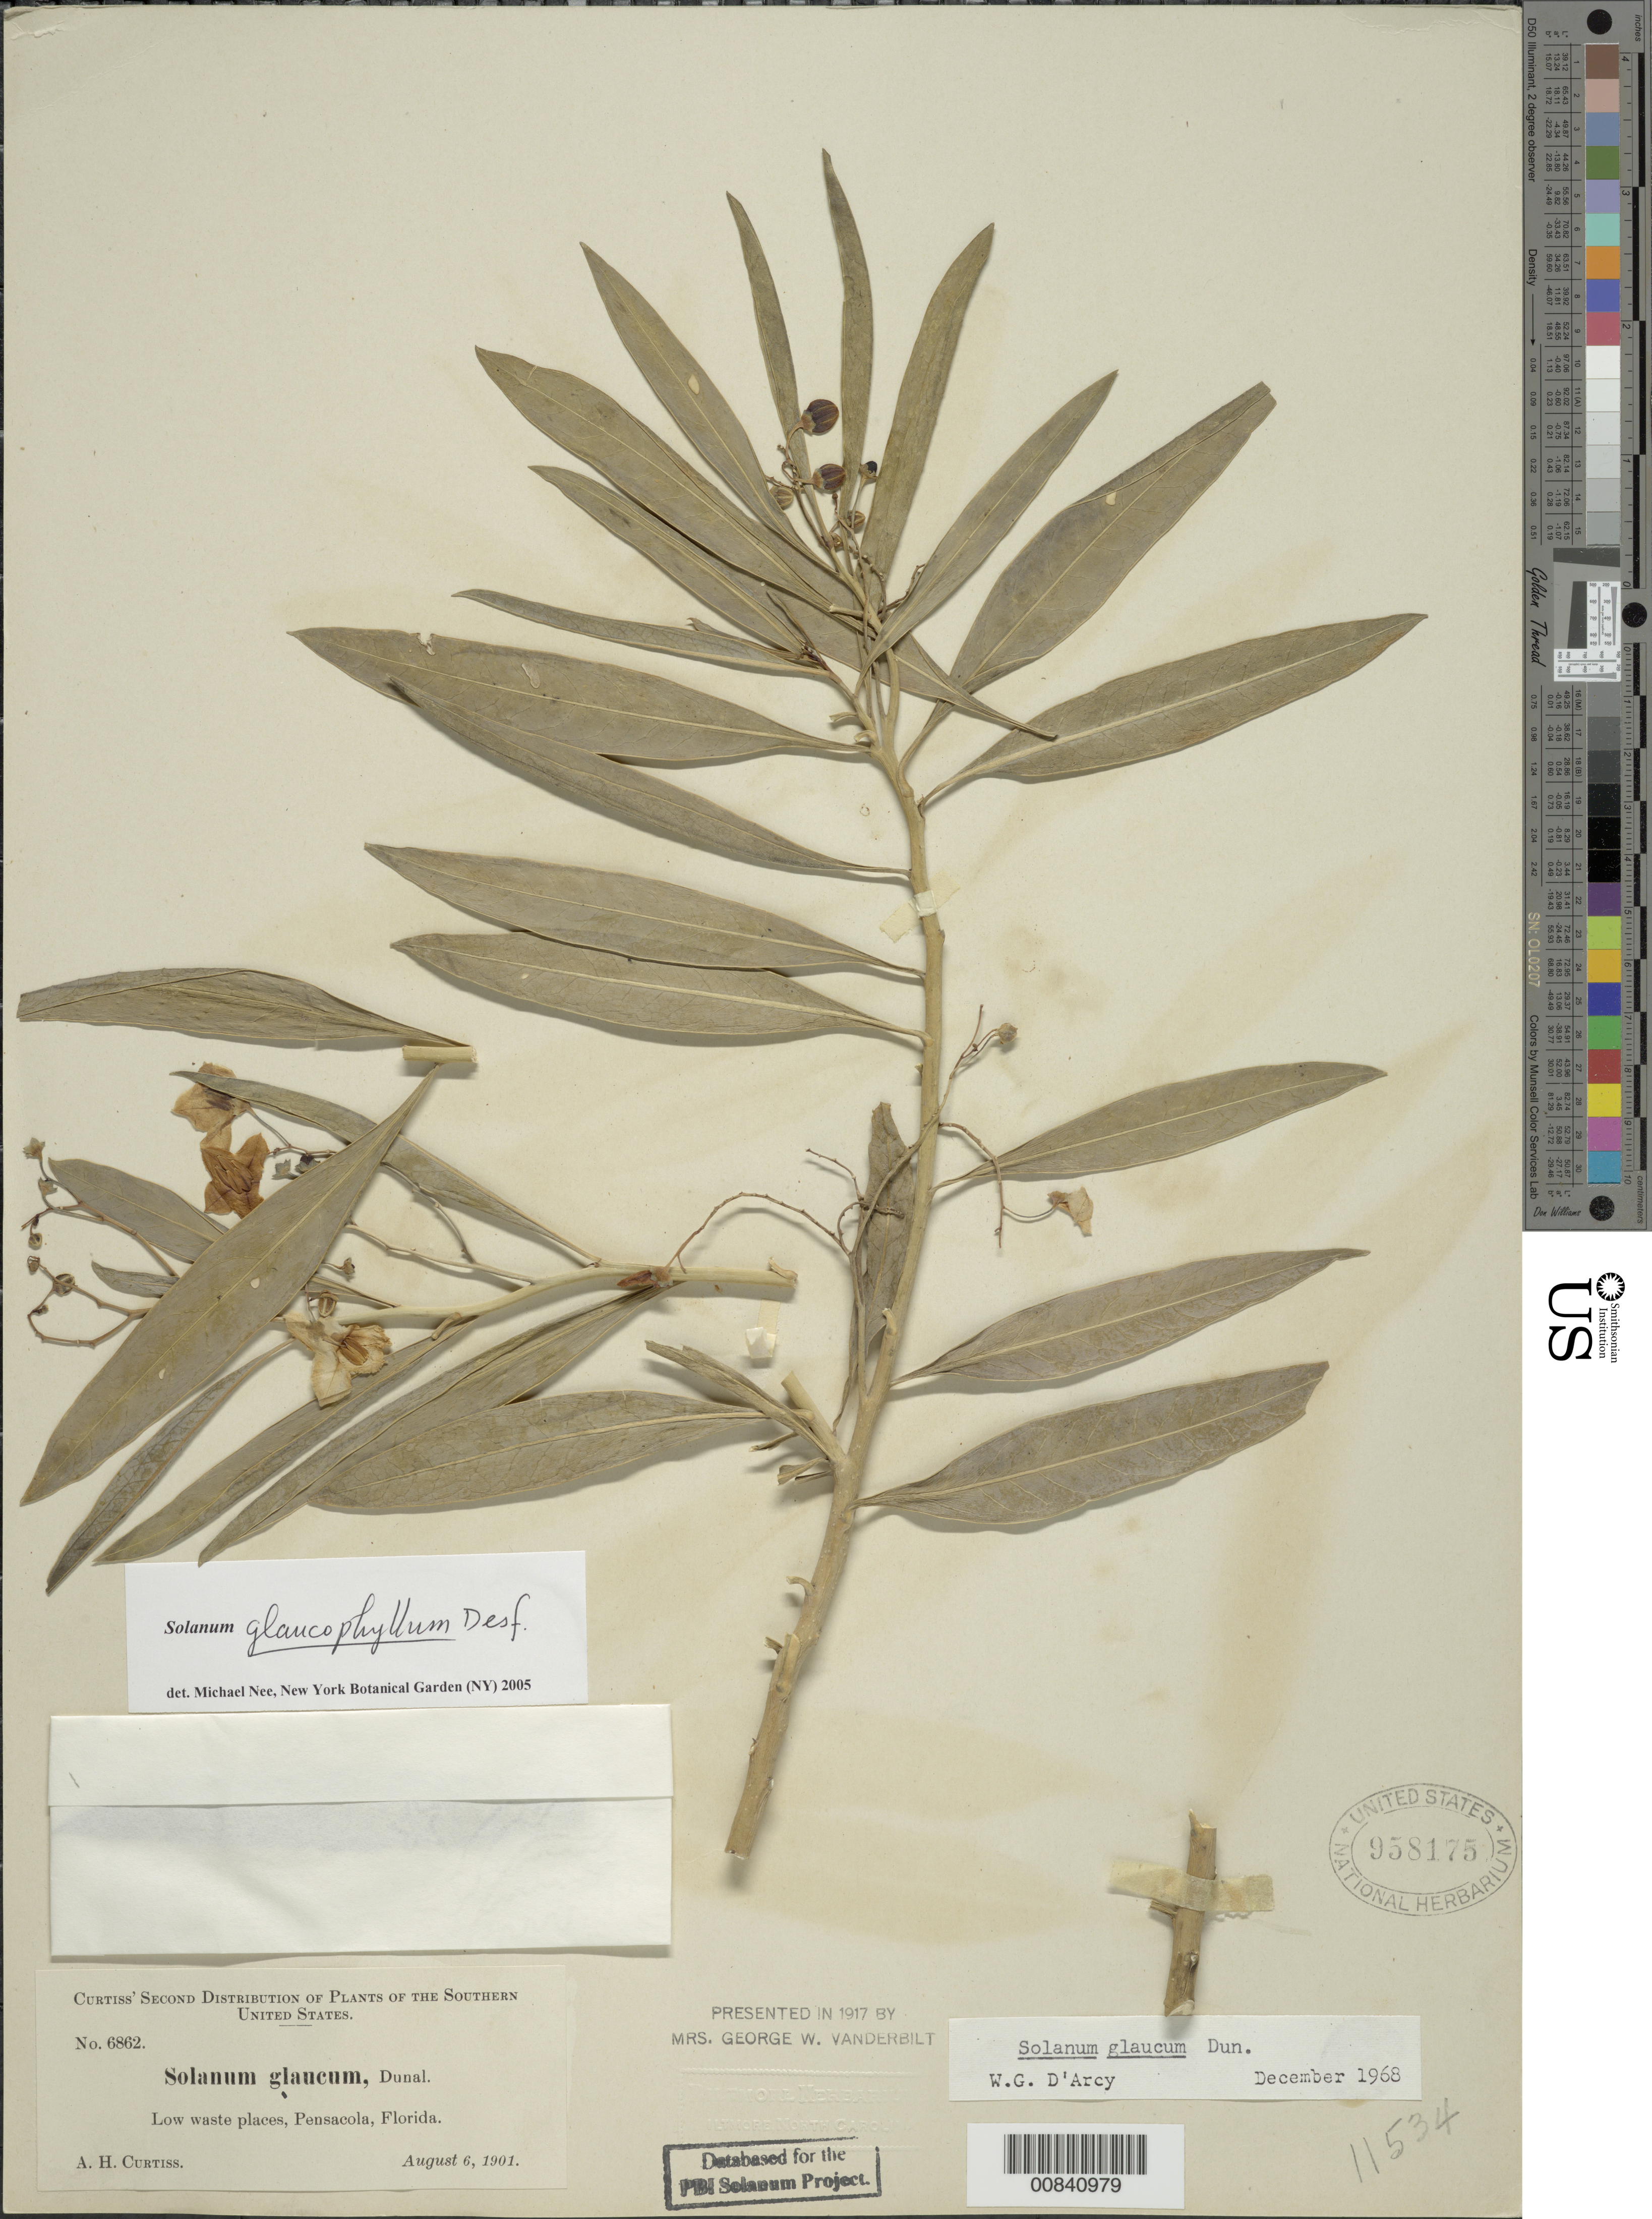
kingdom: Plantae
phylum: Tracheophyta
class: Magnoliopsida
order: Solanales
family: Solanaceae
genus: Solanum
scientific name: Solanum glaucophyllum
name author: Desf.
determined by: Nee, Michael H.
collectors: A. H. Curtiss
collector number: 6862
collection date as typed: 6 Sep 1901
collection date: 1901-09-06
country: United States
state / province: Florida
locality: Pensacola.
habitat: Low waste places.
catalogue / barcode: US 958175